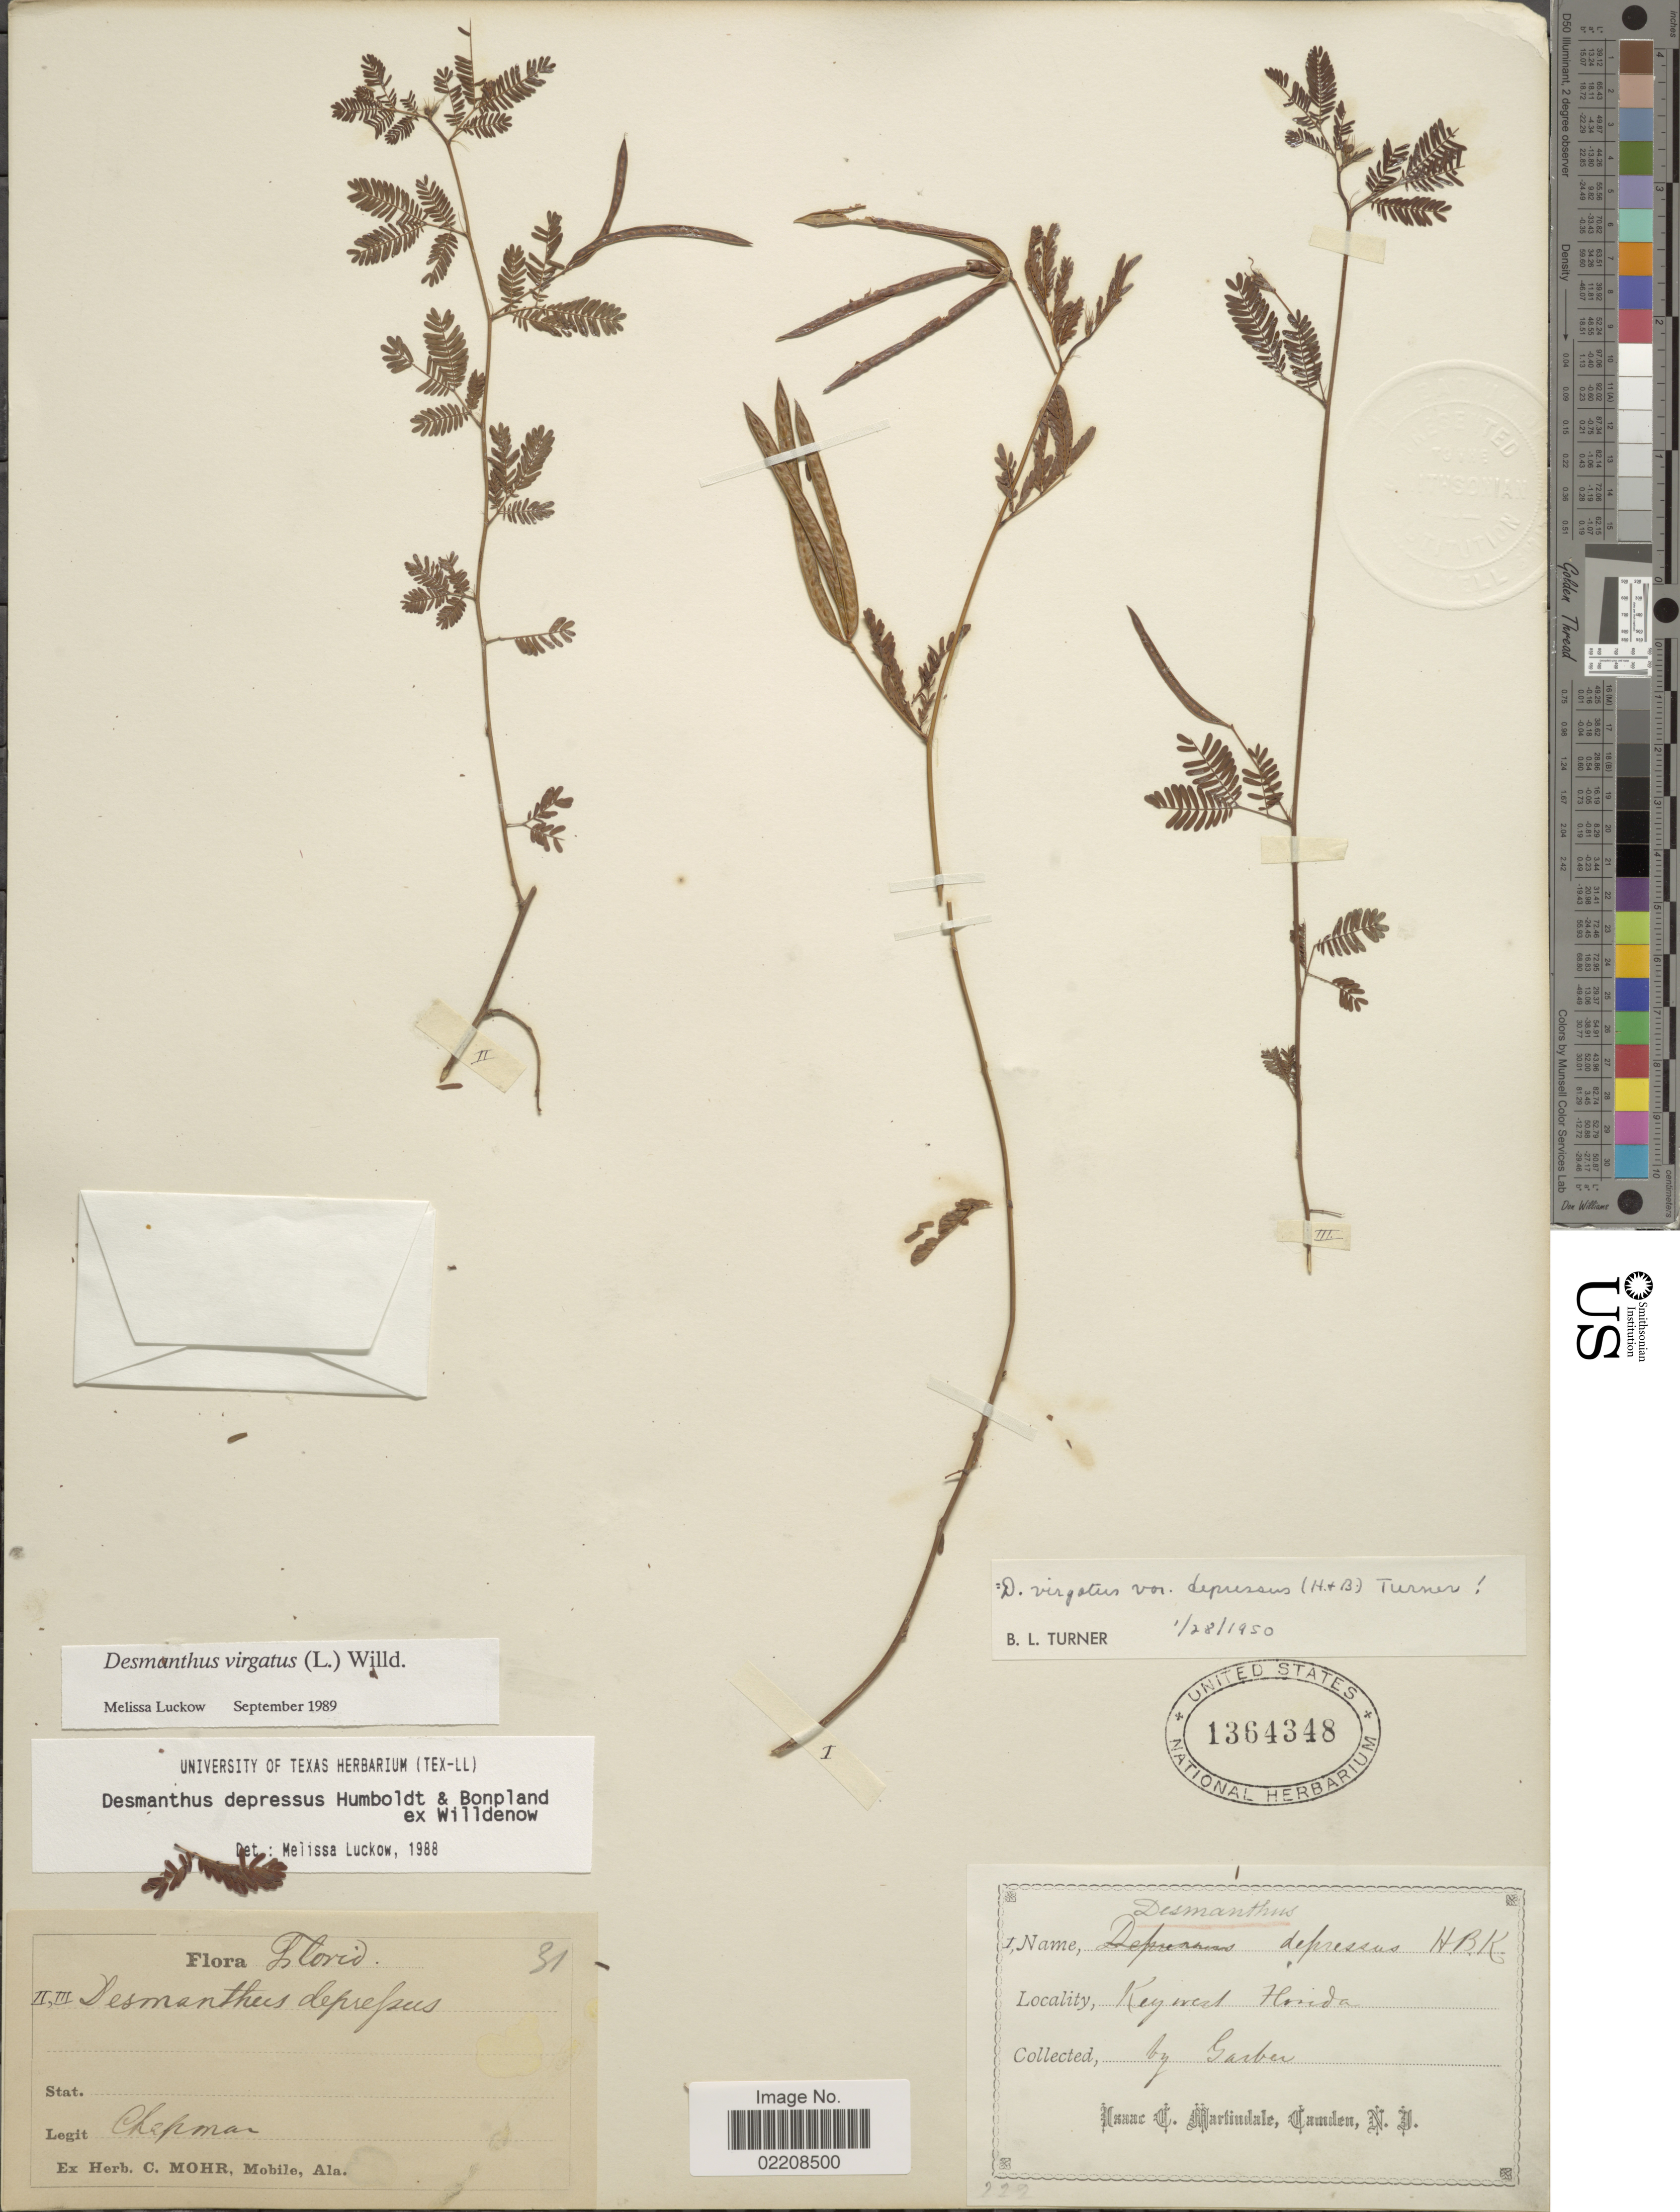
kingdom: Plantae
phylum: Tracheophyta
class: Magnoliopsida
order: Fabales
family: Fabaceae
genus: Desmanthus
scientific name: Desmanthus virgatus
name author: (L.) Willd.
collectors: -- Garber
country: United States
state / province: Florida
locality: Key west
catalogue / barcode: US 1364348